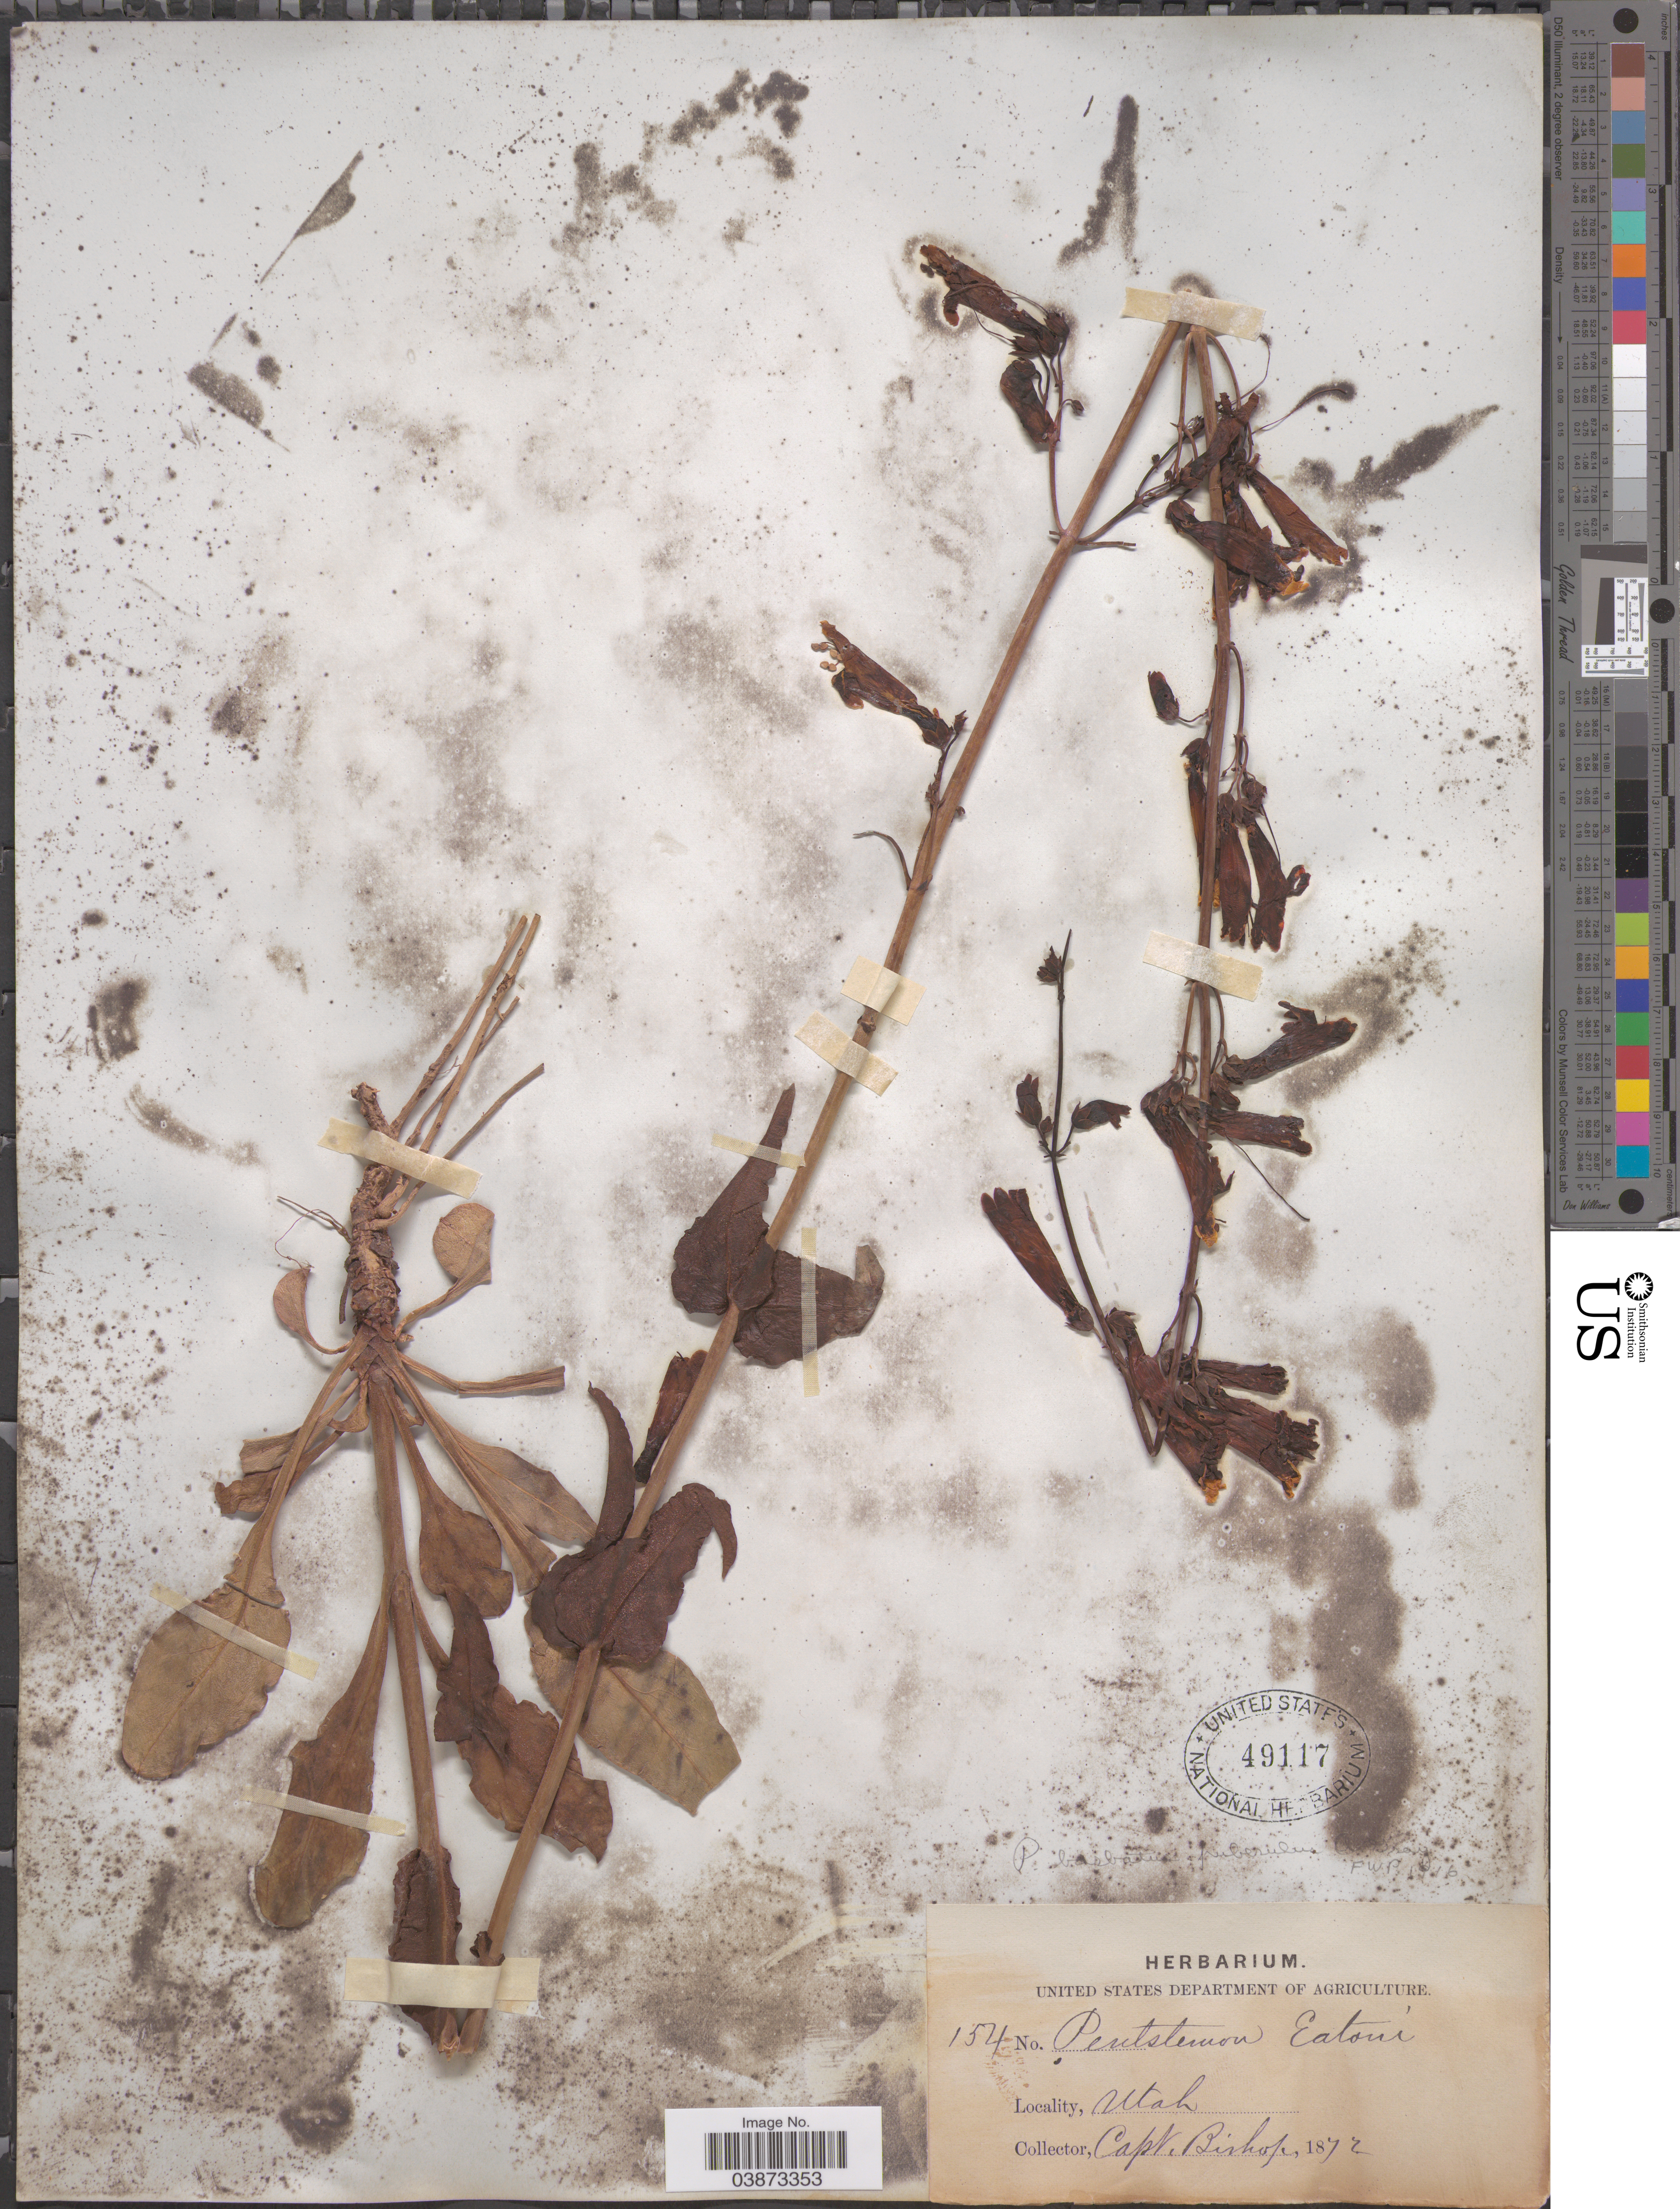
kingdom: Plantae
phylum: Tracheophyta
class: Magnoliopsida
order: Lamiales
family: Plantaginaceae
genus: Penstemon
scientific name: Penstemon barbatus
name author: (Cav.) Roth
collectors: F. M. Bishop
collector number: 154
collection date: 1872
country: United States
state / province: Utah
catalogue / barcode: US 49117